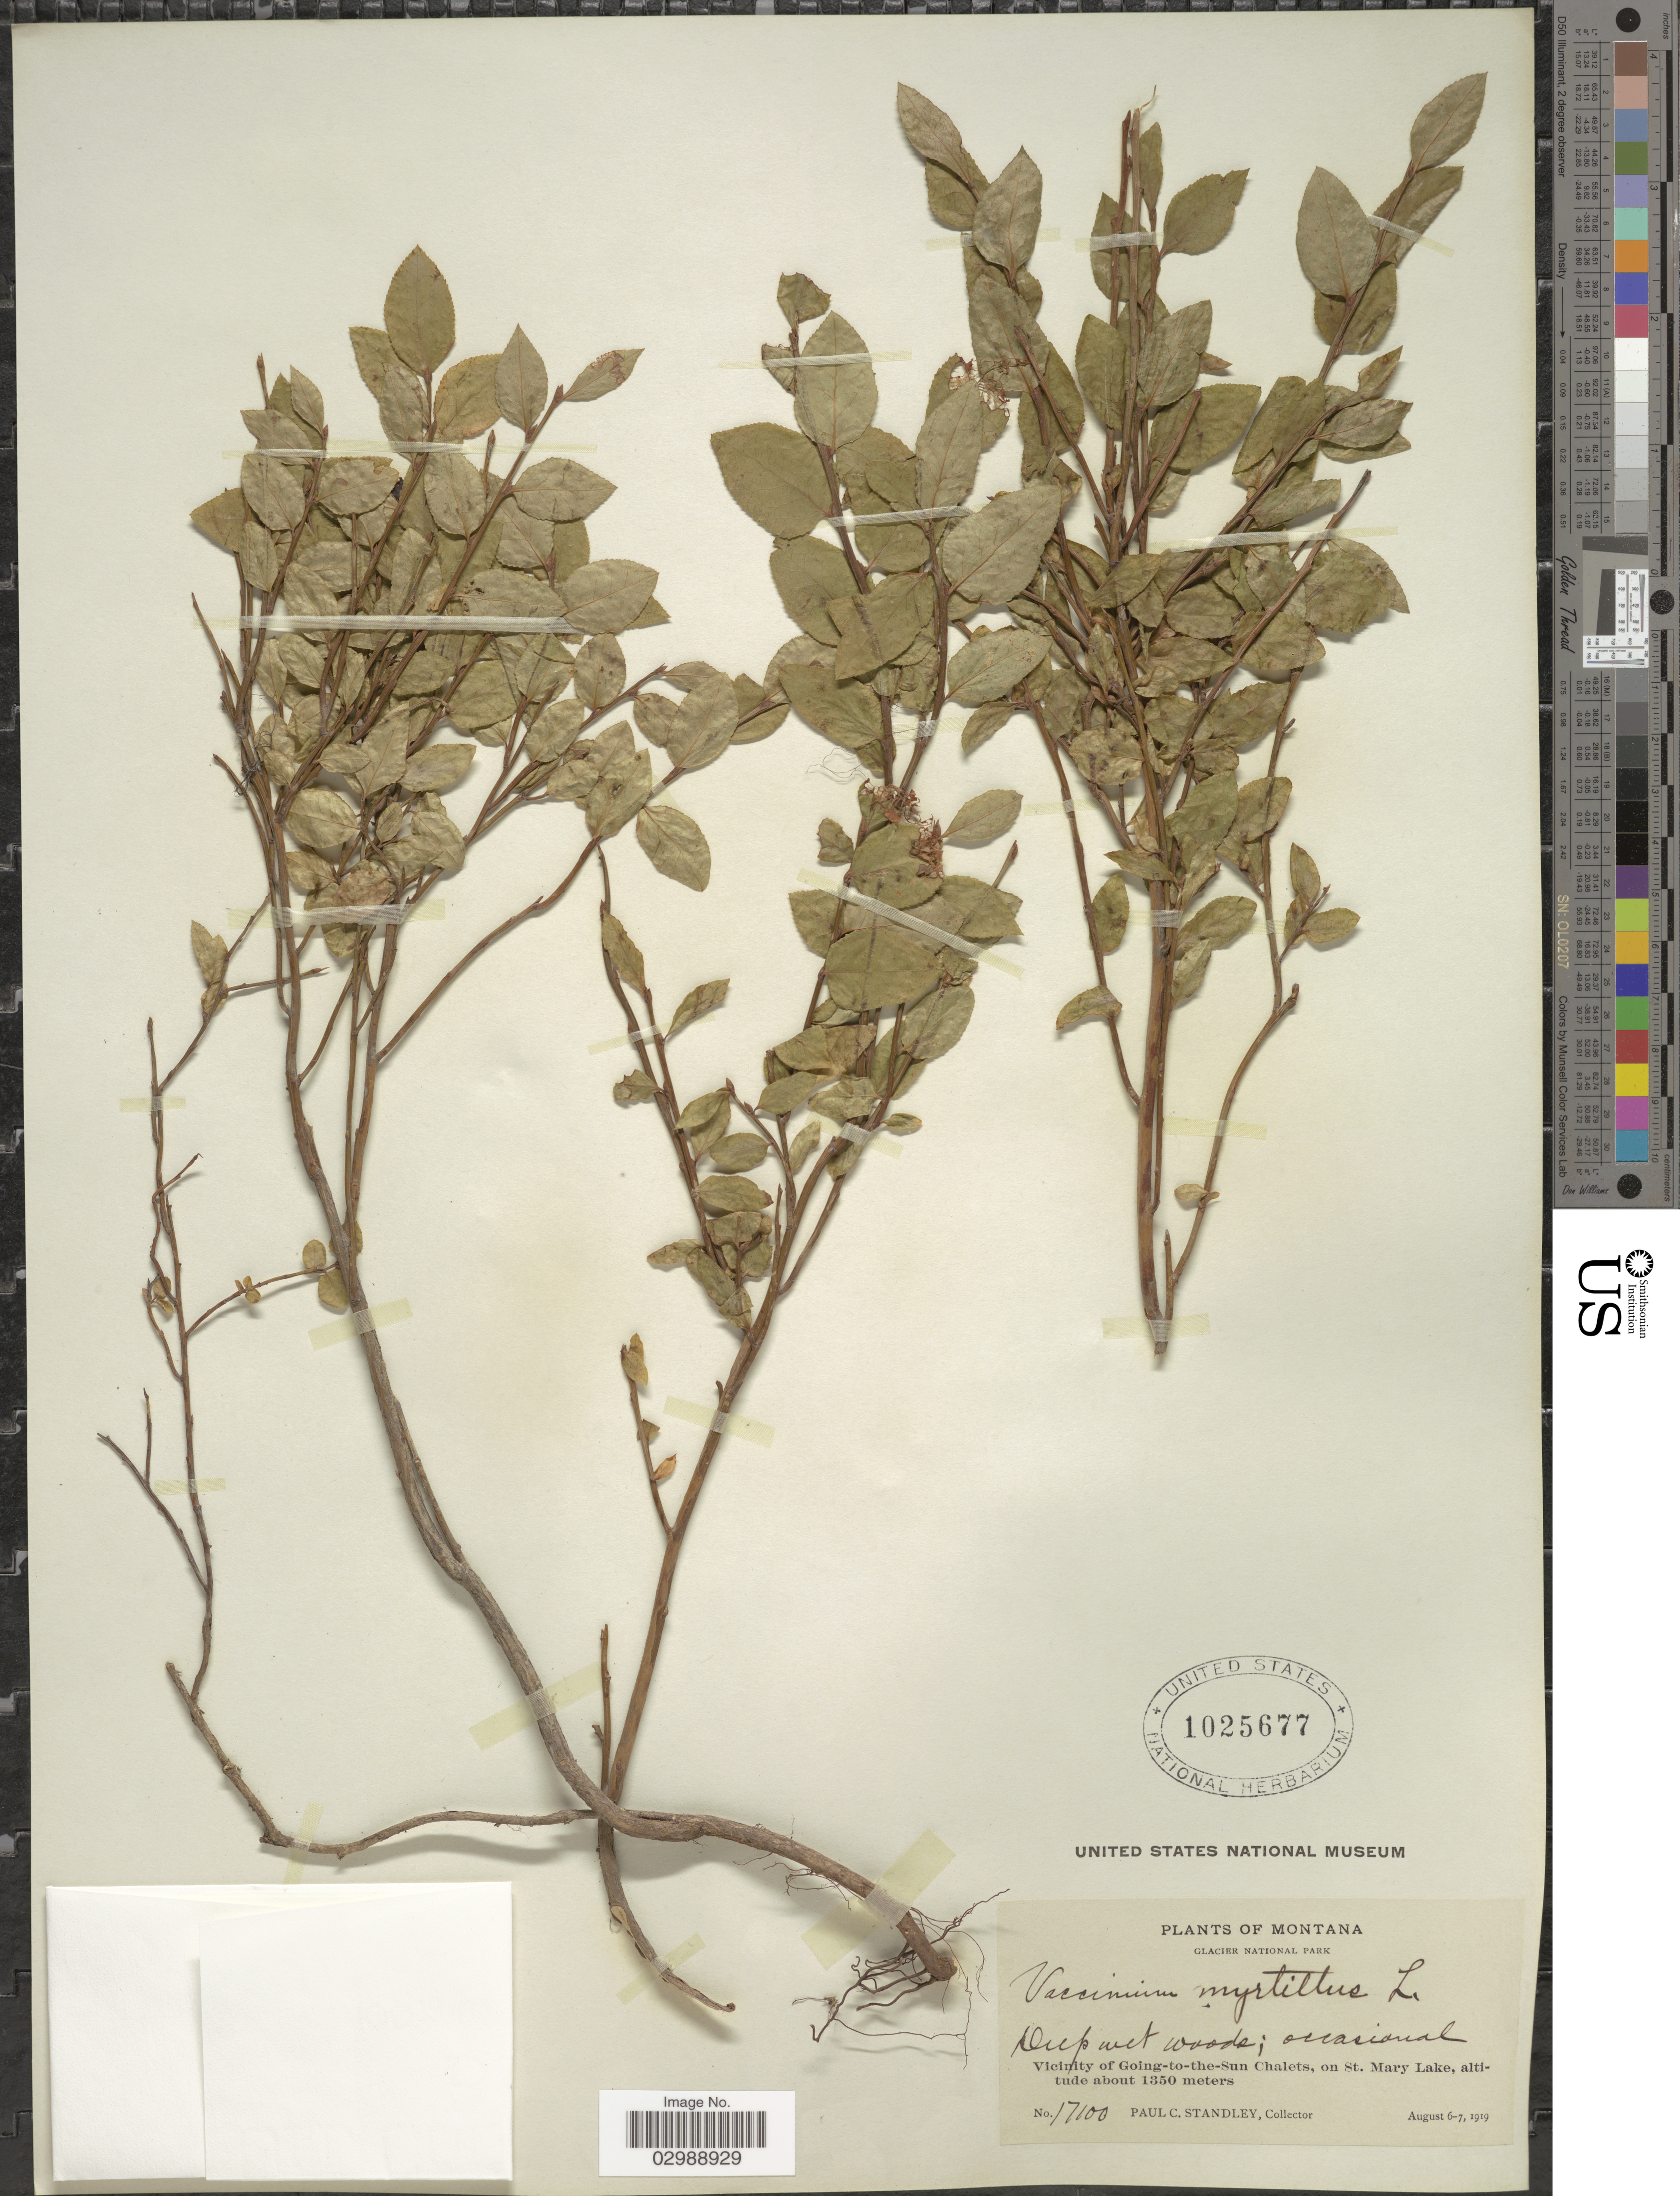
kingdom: Plantae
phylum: Tracheophyta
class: Magnoliopsida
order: Ericales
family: Ericaceae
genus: Vaccinium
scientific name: Vaccinium oreophilum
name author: Rydb.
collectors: P. C. Standley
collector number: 17100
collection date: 1919-08-06/1919-08-07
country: United States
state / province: Montana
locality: Glacier National Park. Vicinity of Going-to-the-Sun Chalets, on St. Mary Lake.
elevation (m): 1350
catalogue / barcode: US 1025677